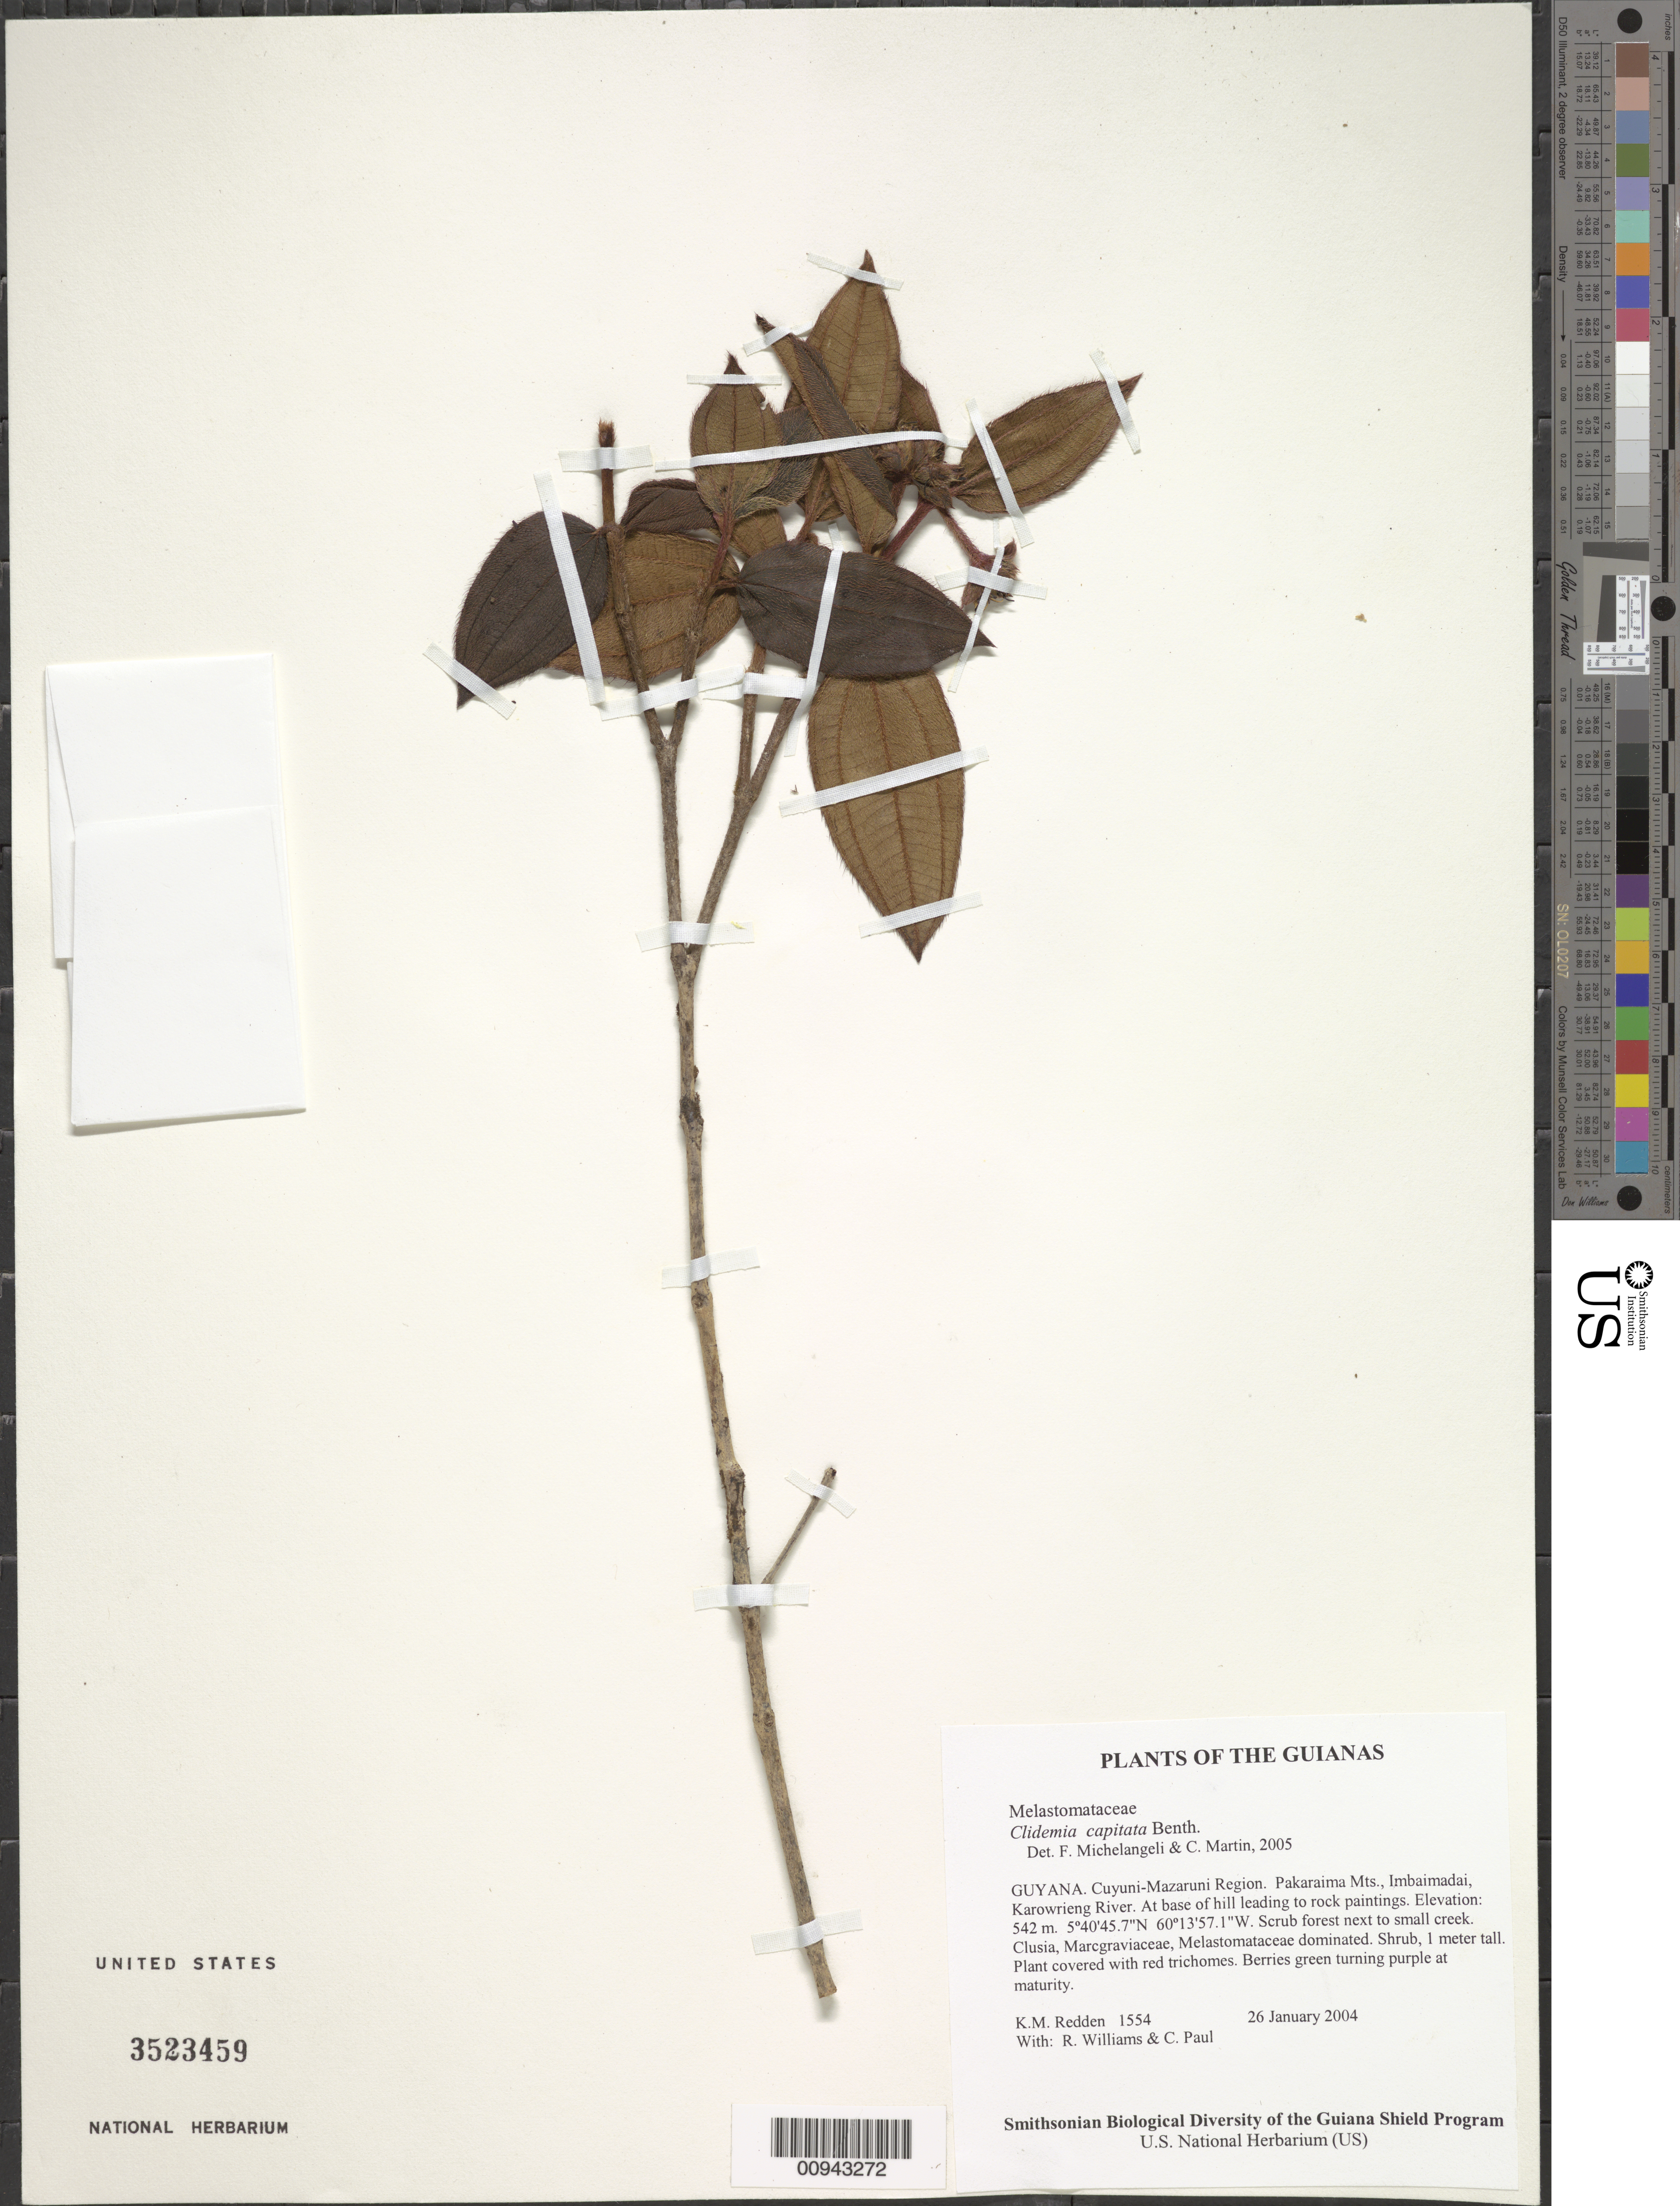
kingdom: Plantae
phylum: Tracheophyta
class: Magnoliopsida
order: Myrtales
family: Melastomataceae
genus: Clidemia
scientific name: Clidemia capitata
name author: Benth.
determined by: Michelangeli, F. A.; Martin, C.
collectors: K. M. Redden, R. Williams & C. Paul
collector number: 1554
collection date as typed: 26 January 2004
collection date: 2004-01-26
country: Guyana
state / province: Cuyuni-Mazaruni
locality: Pakaraima Mts., Imbaimadai, Karowrieng River. At base of hill leading to rock paintings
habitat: Scrub forest next to small creek. Clusia, Marcgraviaceae, Melastomataceae dominate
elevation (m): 542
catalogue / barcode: US 3523459